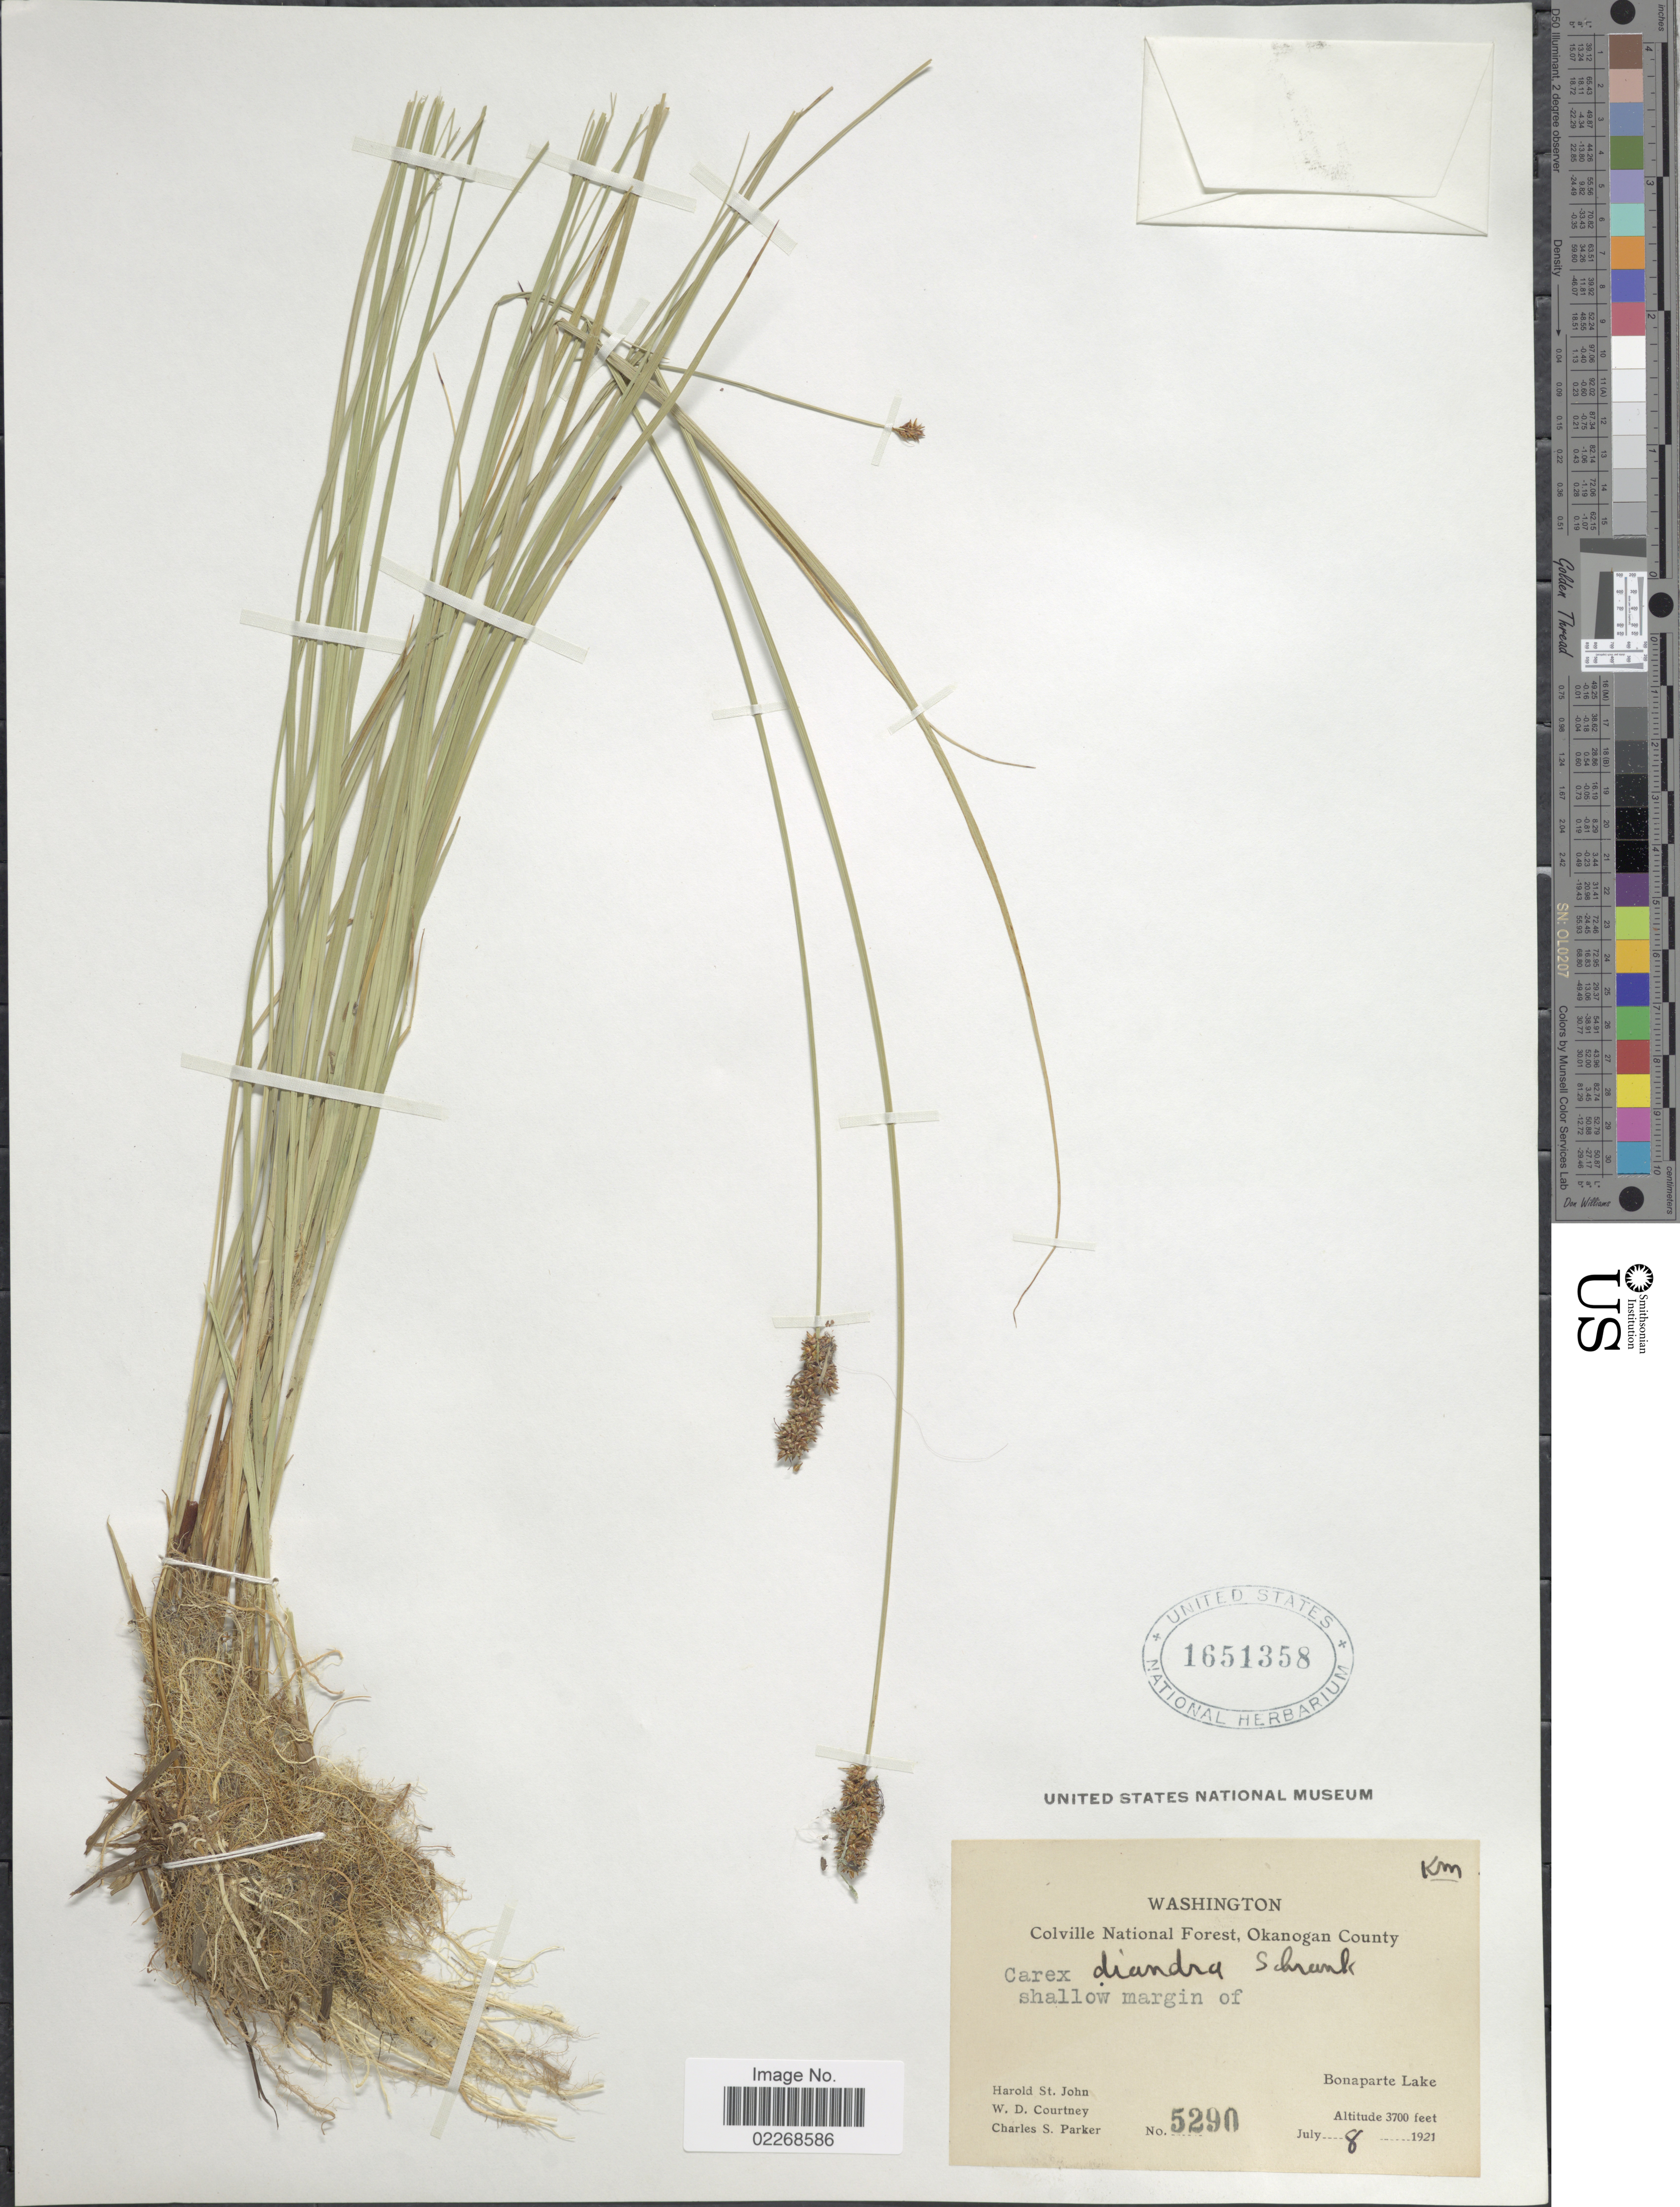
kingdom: Plantae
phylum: Tracheophyta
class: Liliopsida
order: Poales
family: Cyperaceae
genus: Carex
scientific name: Carex diandra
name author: Schrank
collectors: W. Courtney & C. S. Parker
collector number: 5290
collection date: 1921-07-08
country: United States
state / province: Washington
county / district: Okanogan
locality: Colville National Forest, Okanogan County, shallow margin of Harold St. John, Bonaparte Lake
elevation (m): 1128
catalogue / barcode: US 1651358